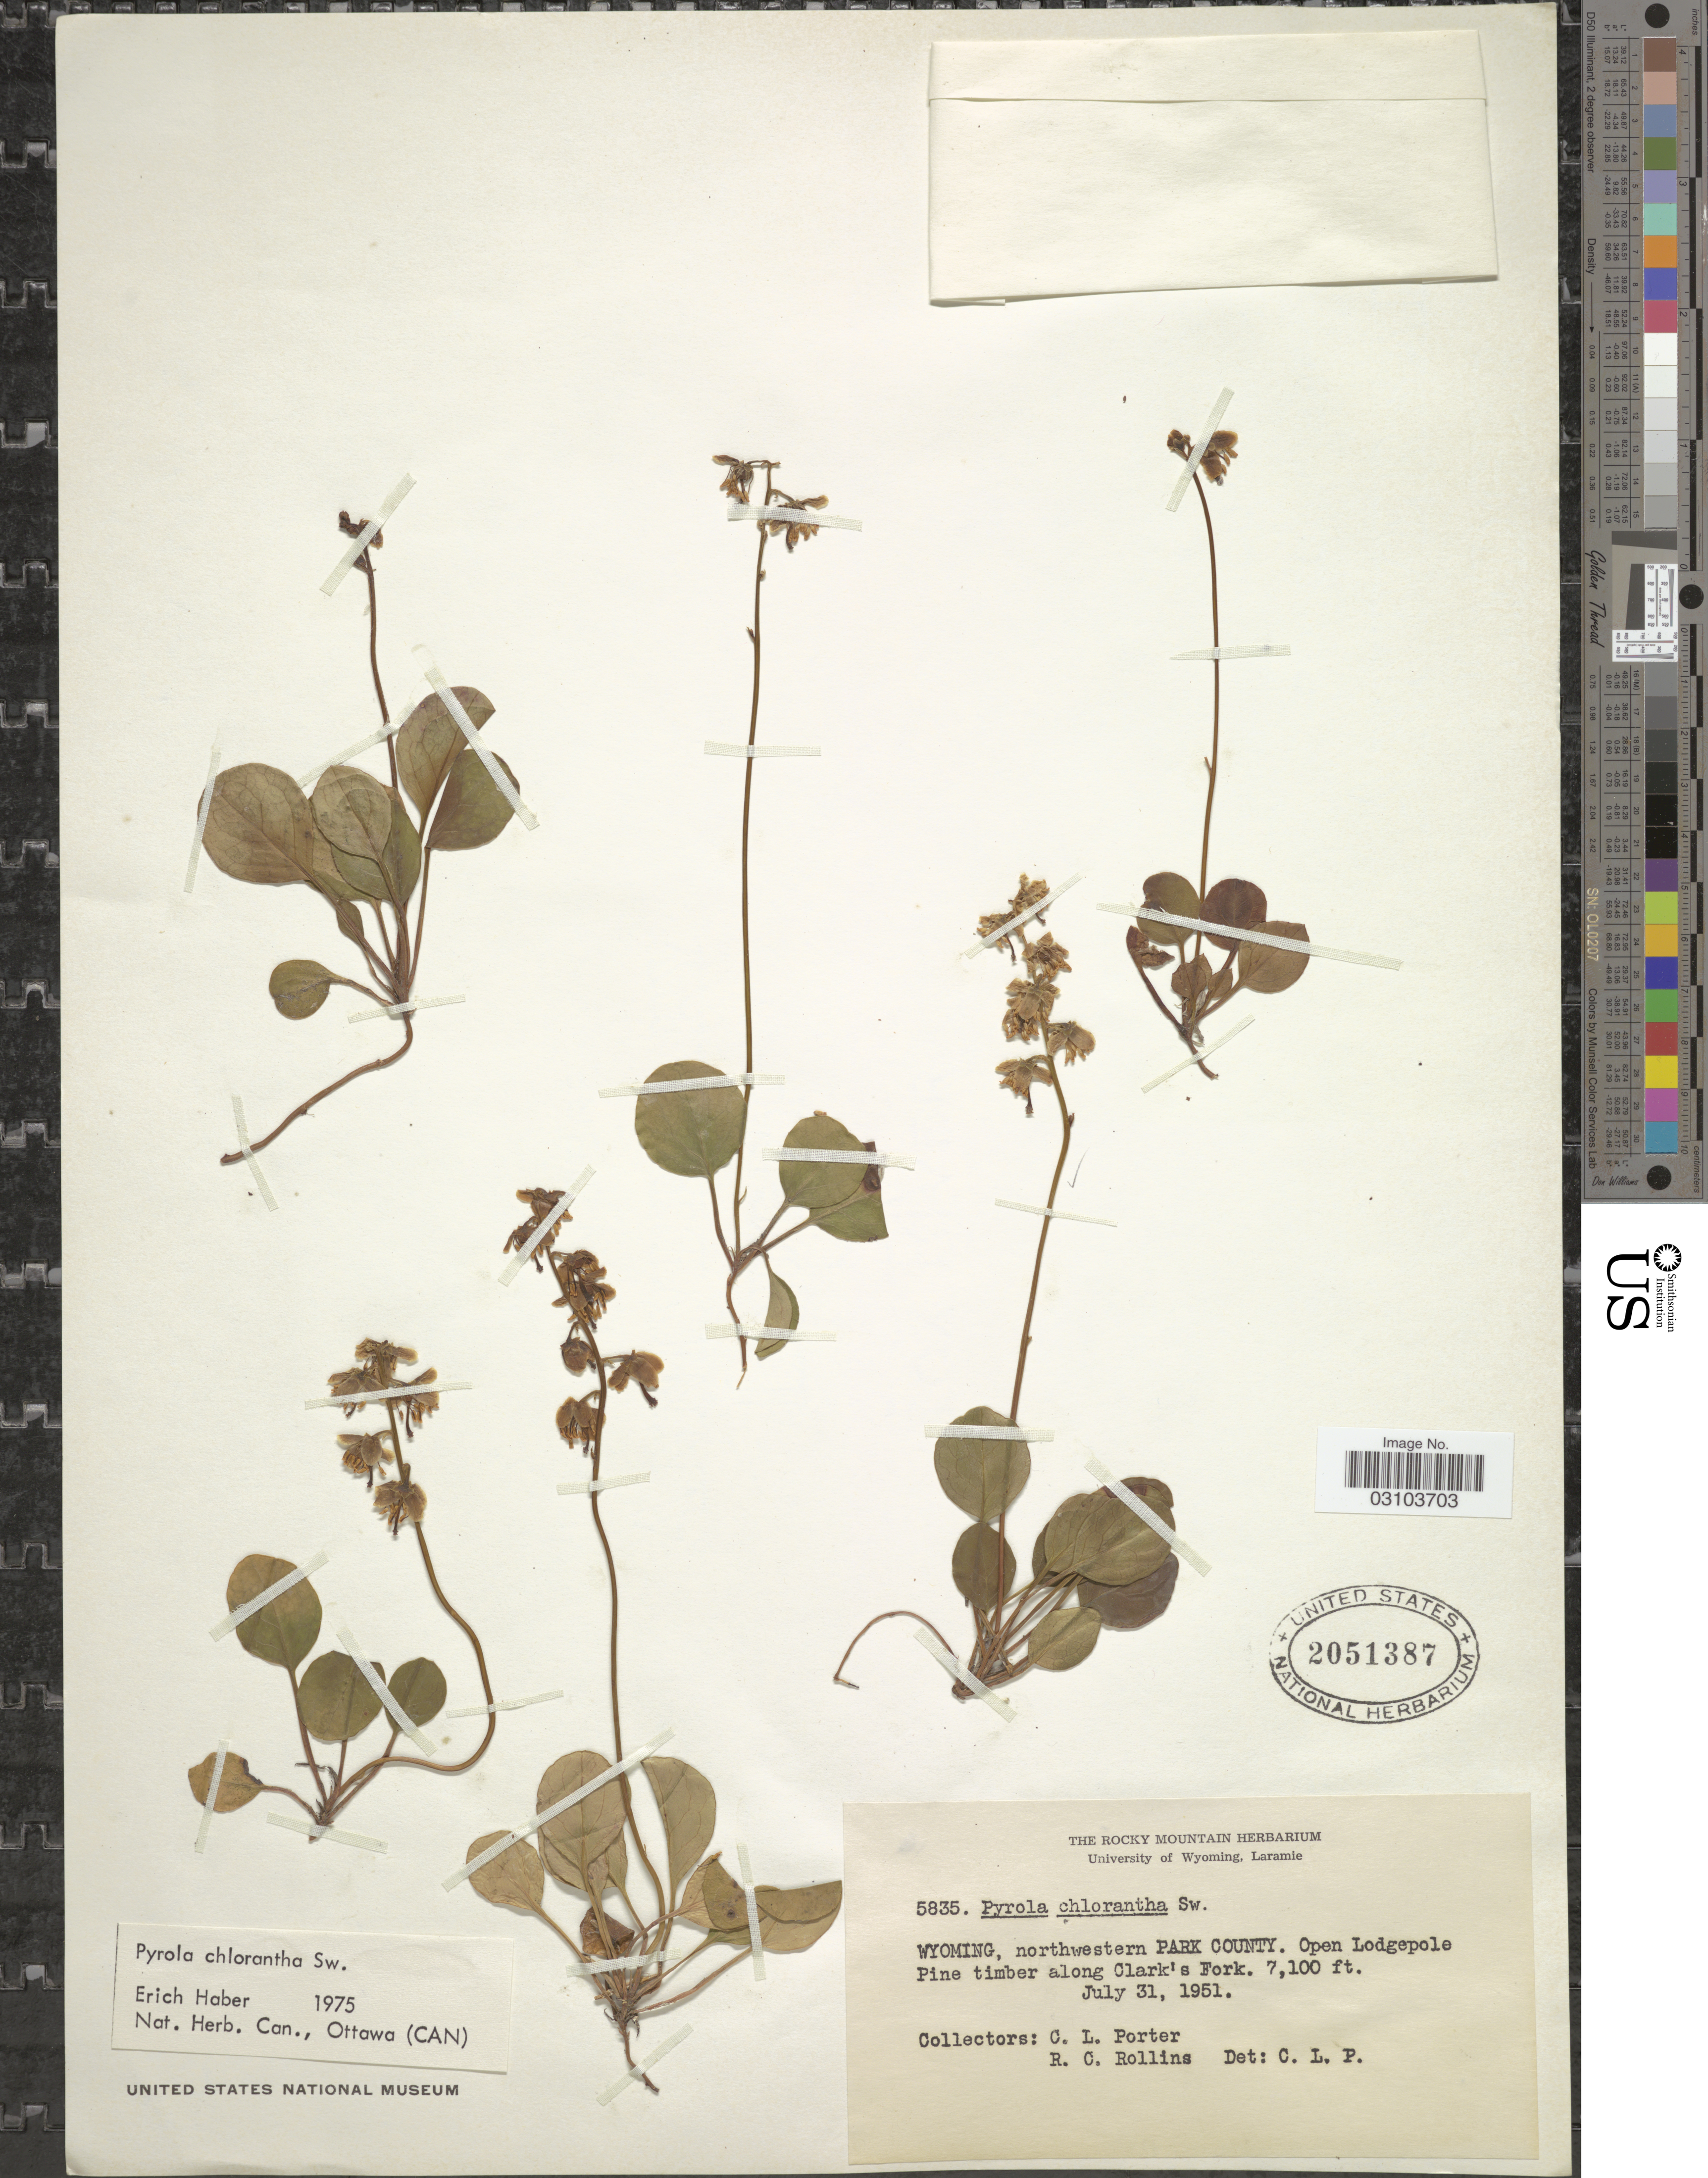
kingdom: Plantae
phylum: Tracheophyta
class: Magnoliopsida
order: Ericales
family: Ericaceae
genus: Pyrola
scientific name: Pyrola chlorantha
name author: Schweigg.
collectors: C. L. Porter & R. C. Rollins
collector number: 5835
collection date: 1951-07-31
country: United States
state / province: Wyoming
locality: Northwestern Park County. Open Lodgepole Pine timber along Clark's Fork.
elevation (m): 2164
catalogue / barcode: US 2051387